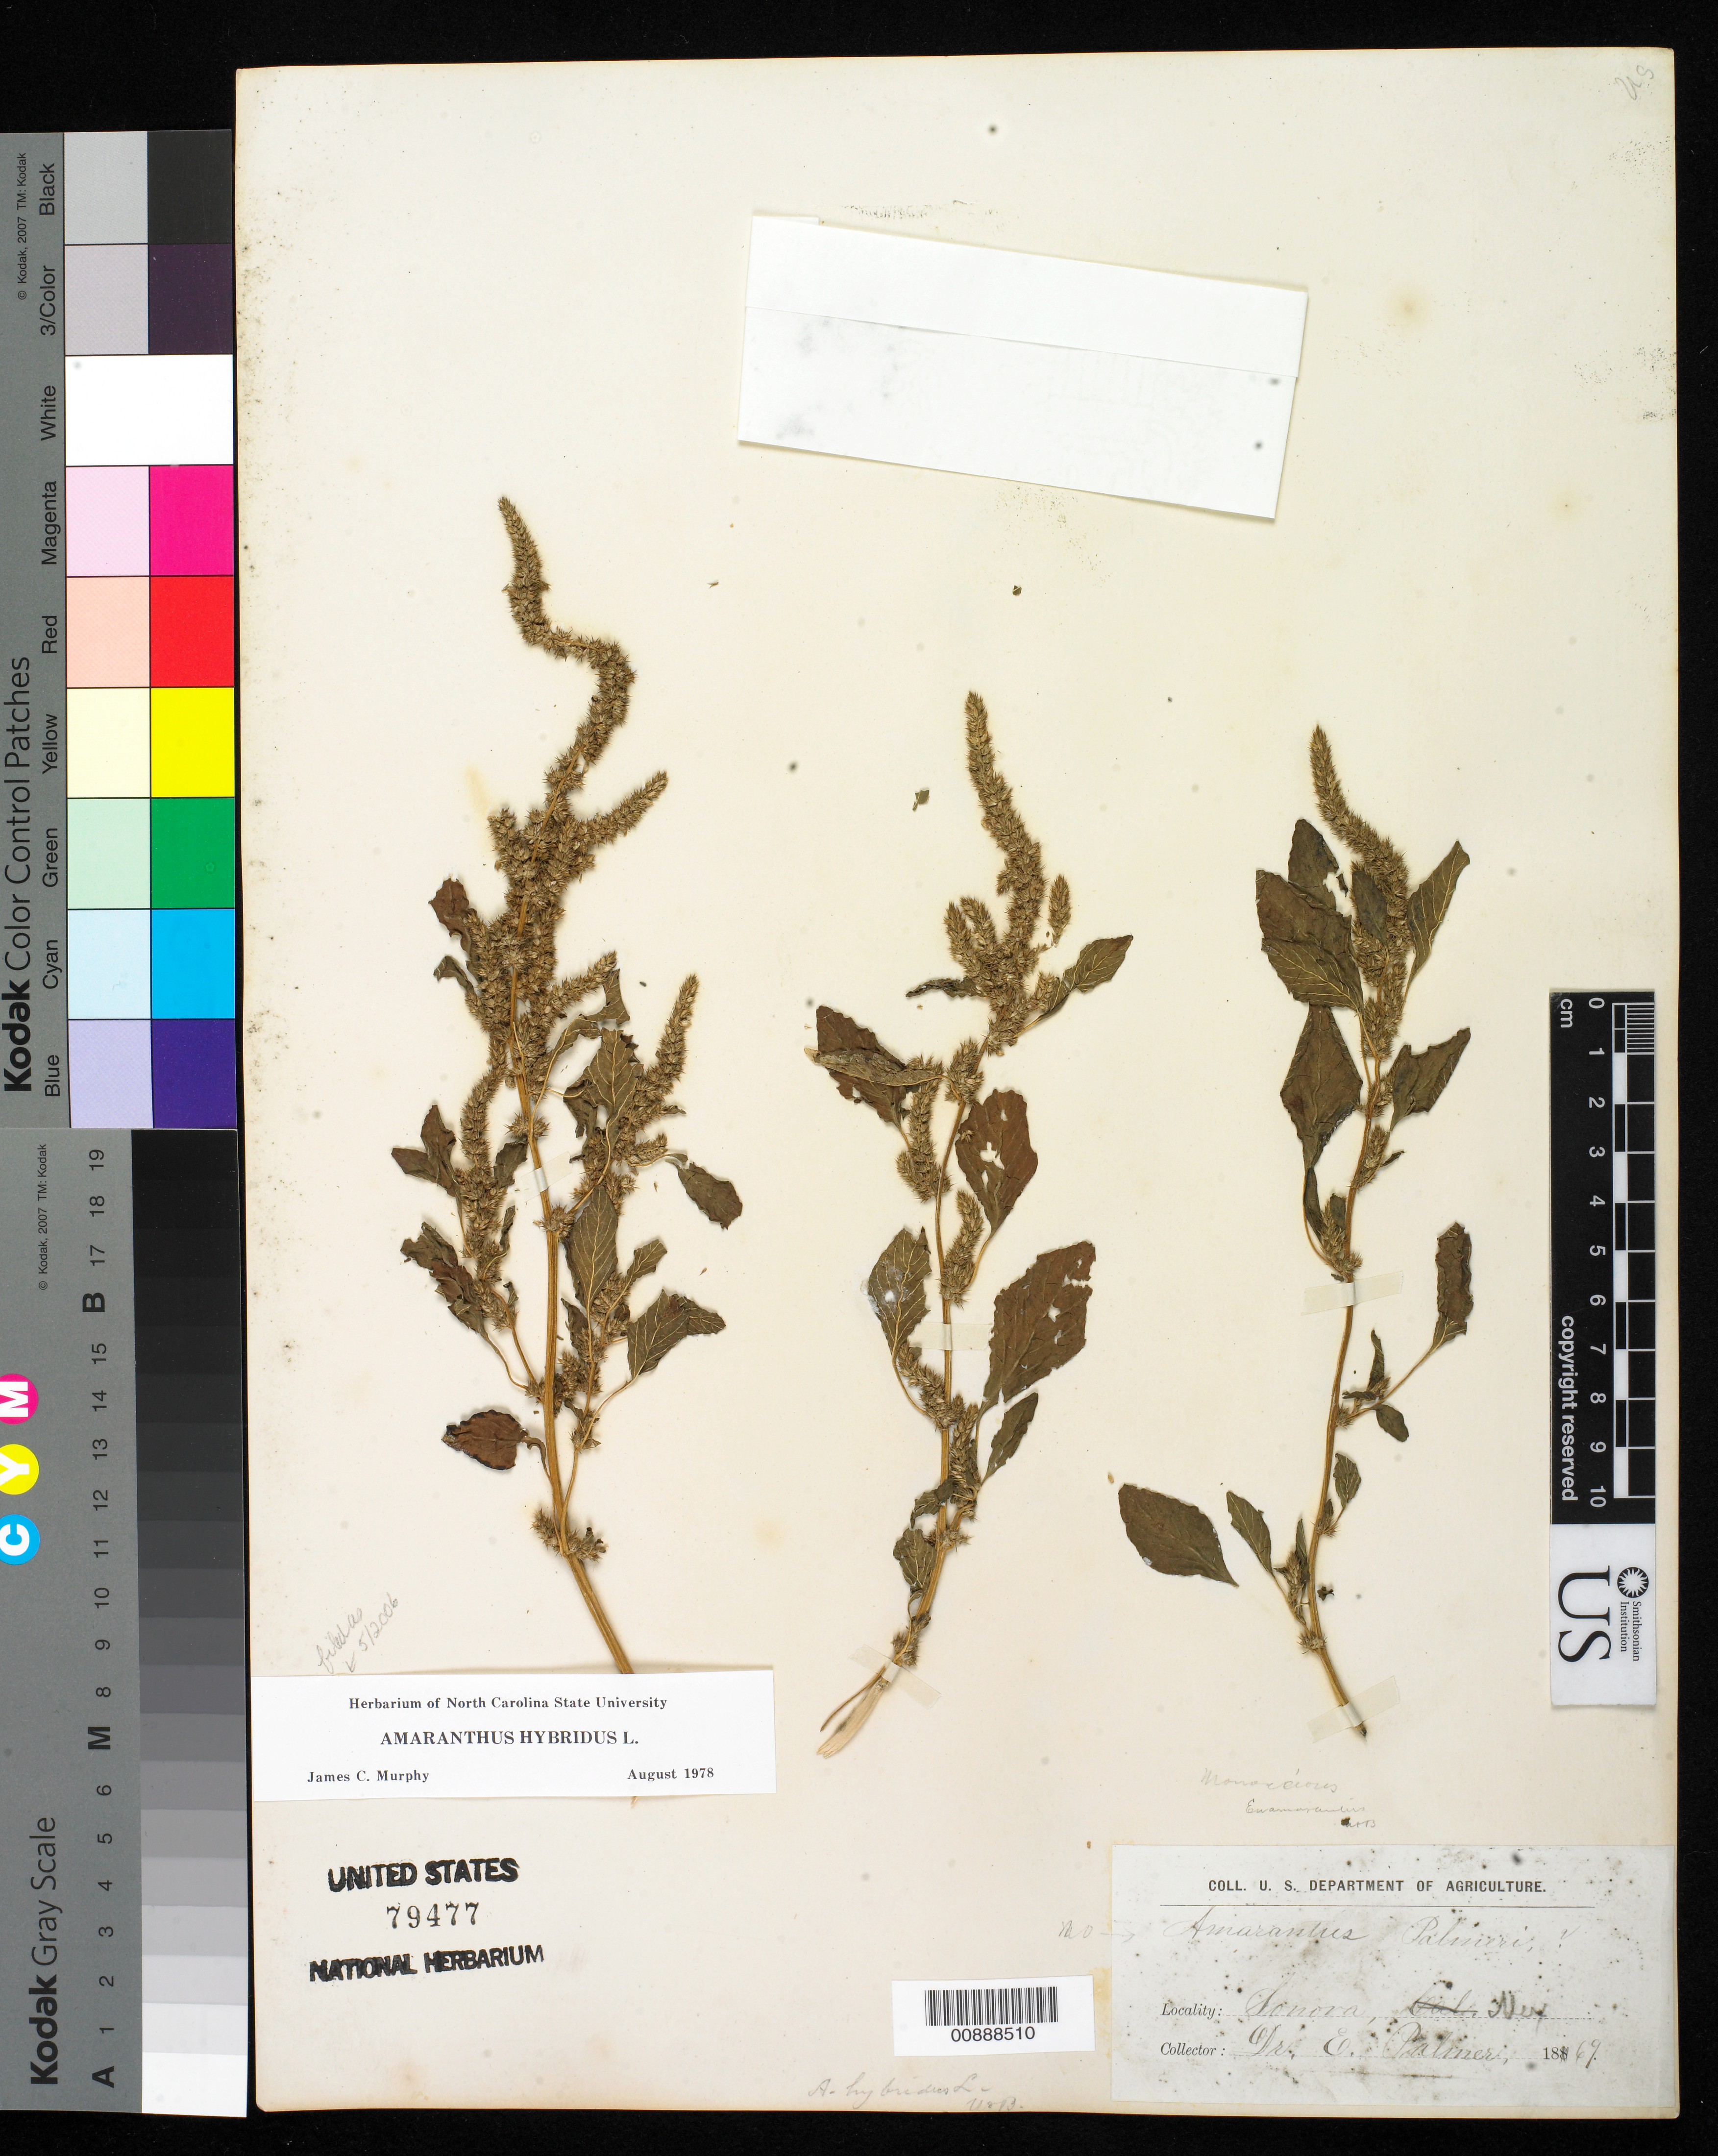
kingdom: Plantae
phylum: Tracheophyta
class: Magnoliopsida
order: Caryophyllales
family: Amaranthaceae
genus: Amaranthus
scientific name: Amaranthus hybridus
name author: L.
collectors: E. Palmer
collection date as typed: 1869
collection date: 1869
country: Mexico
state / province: Sonora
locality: Sonora.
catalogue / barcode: US 79477